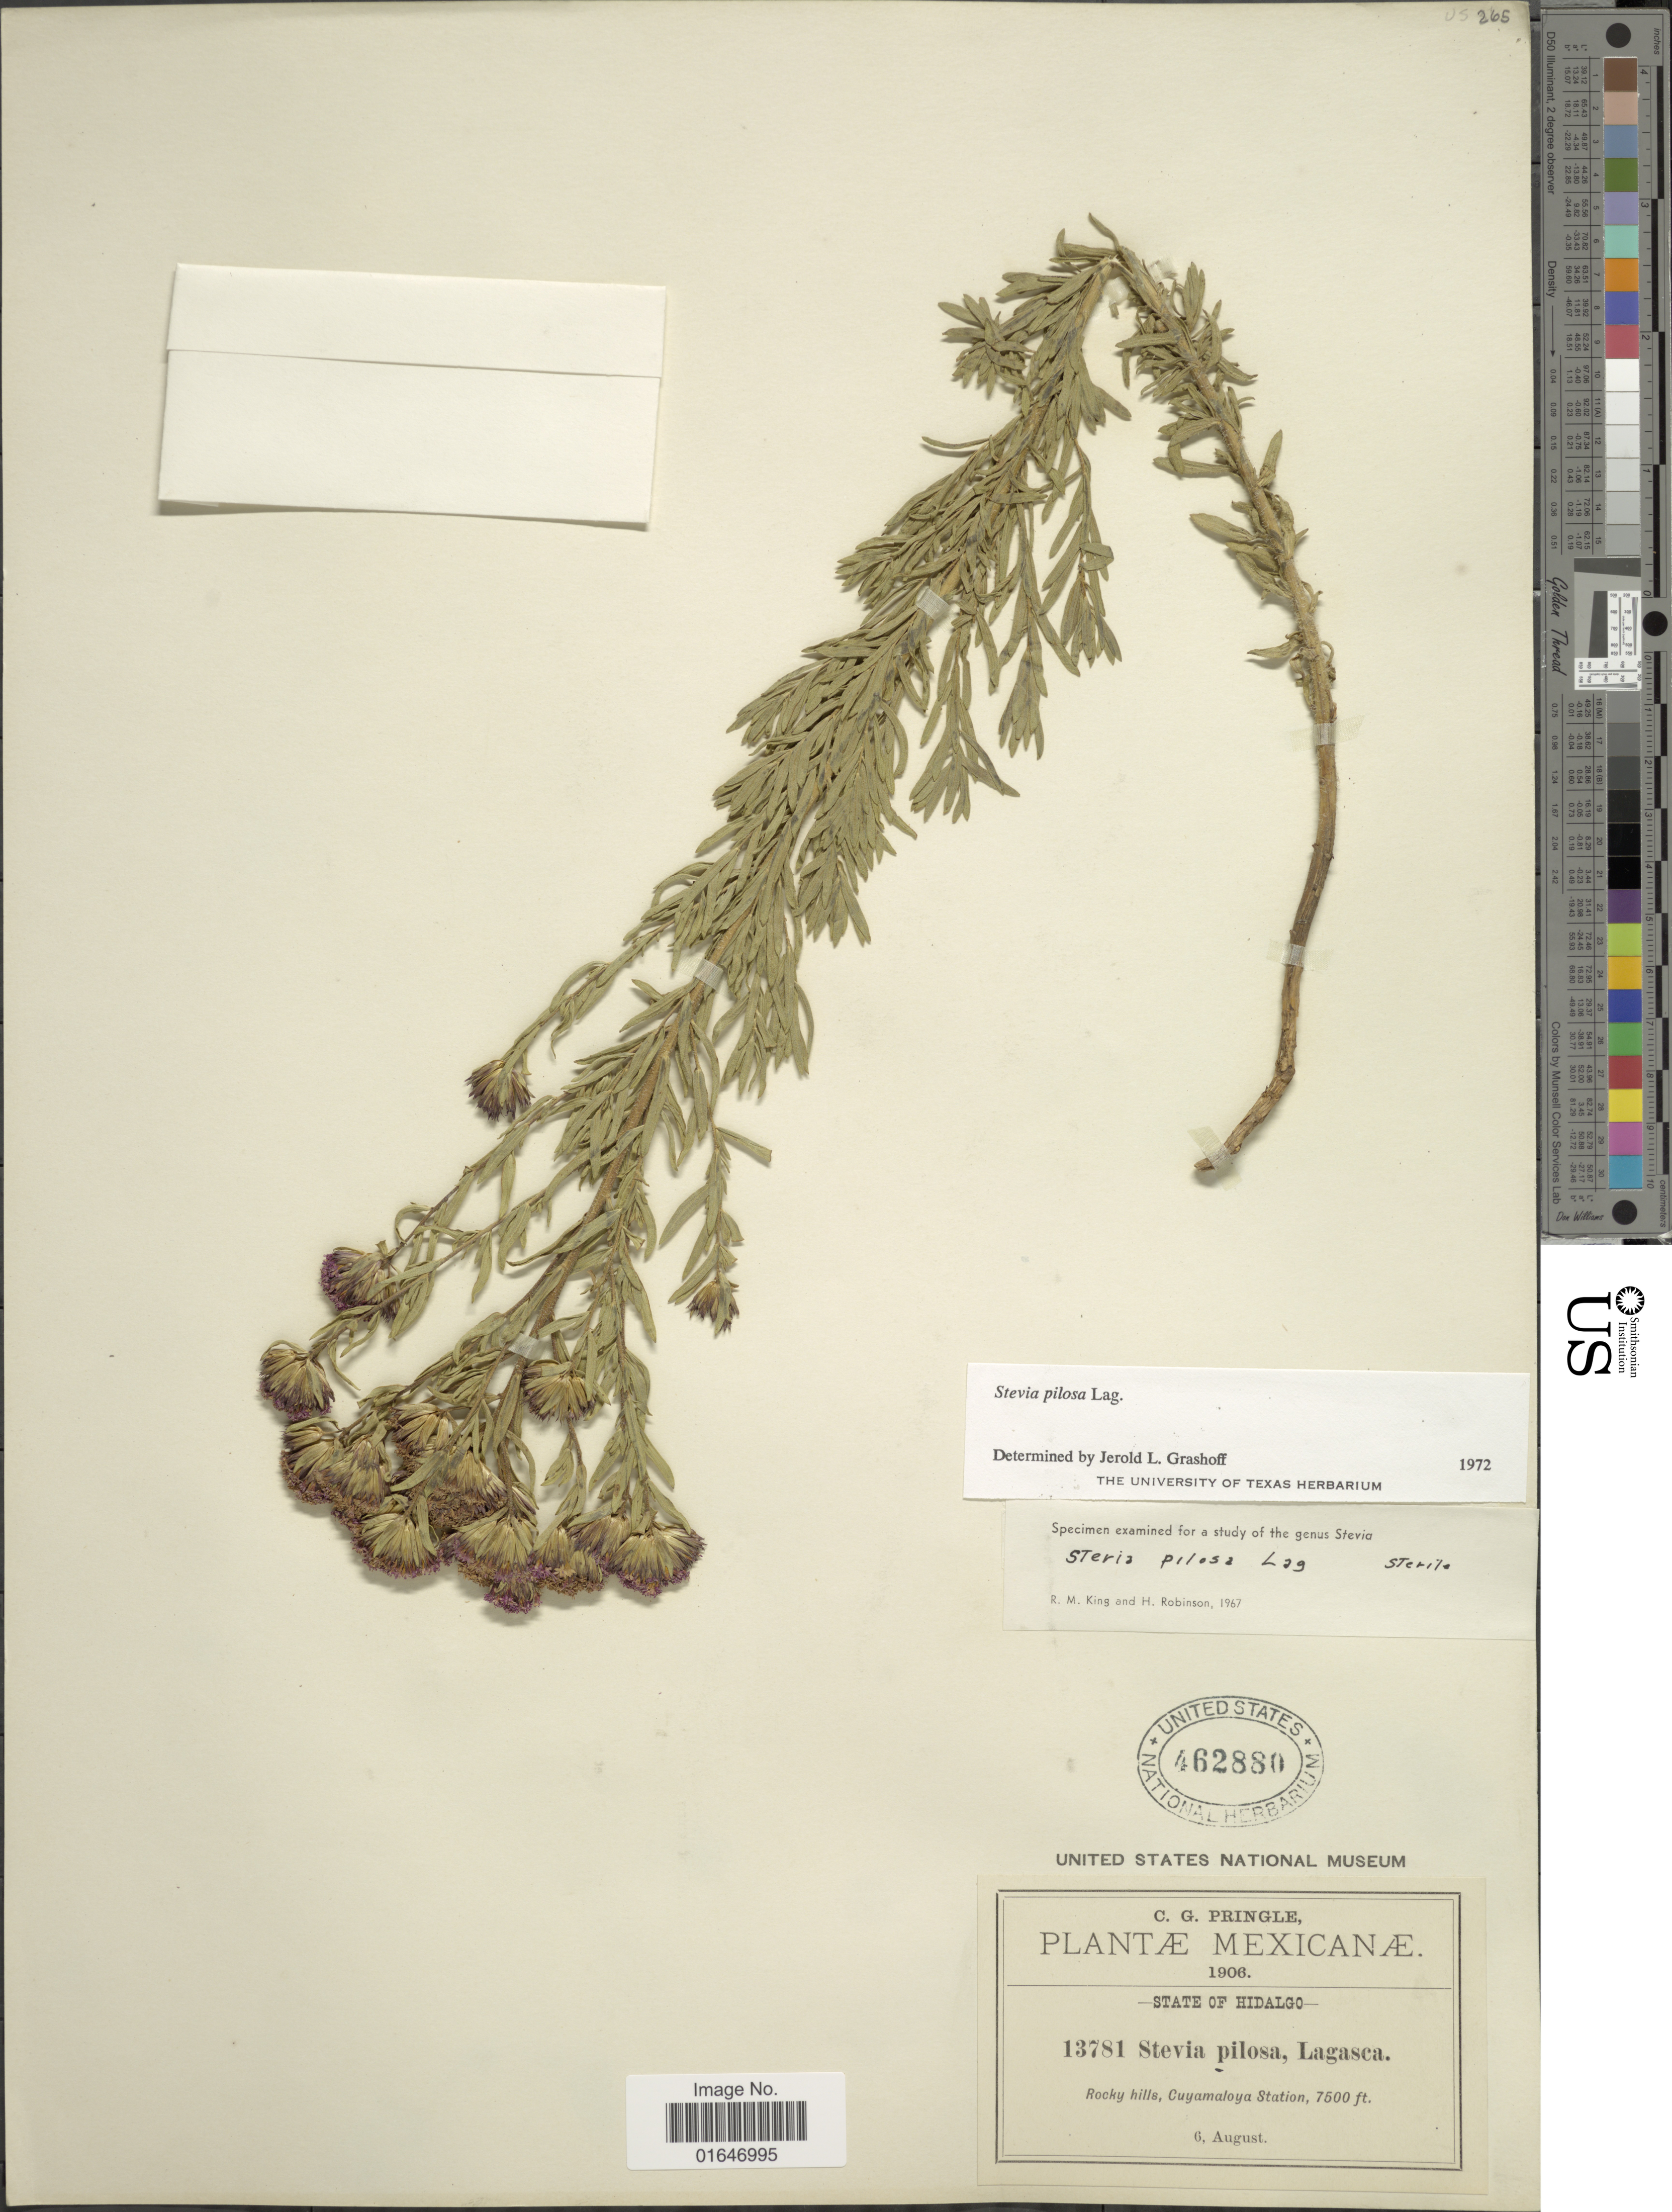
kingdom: Plantae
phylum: Tracheophyta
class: Magnoliopsida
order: Asterales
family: Asteraceae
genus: Stevia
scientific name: Stevia pilosa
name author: Lag.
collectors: C. G. Pringle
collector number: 13781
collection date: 1906-08-06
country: Mexico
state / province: Hidalgo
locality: Rocky hills, Cuyamaloya Station.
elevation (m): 2286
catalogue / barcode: US 462880